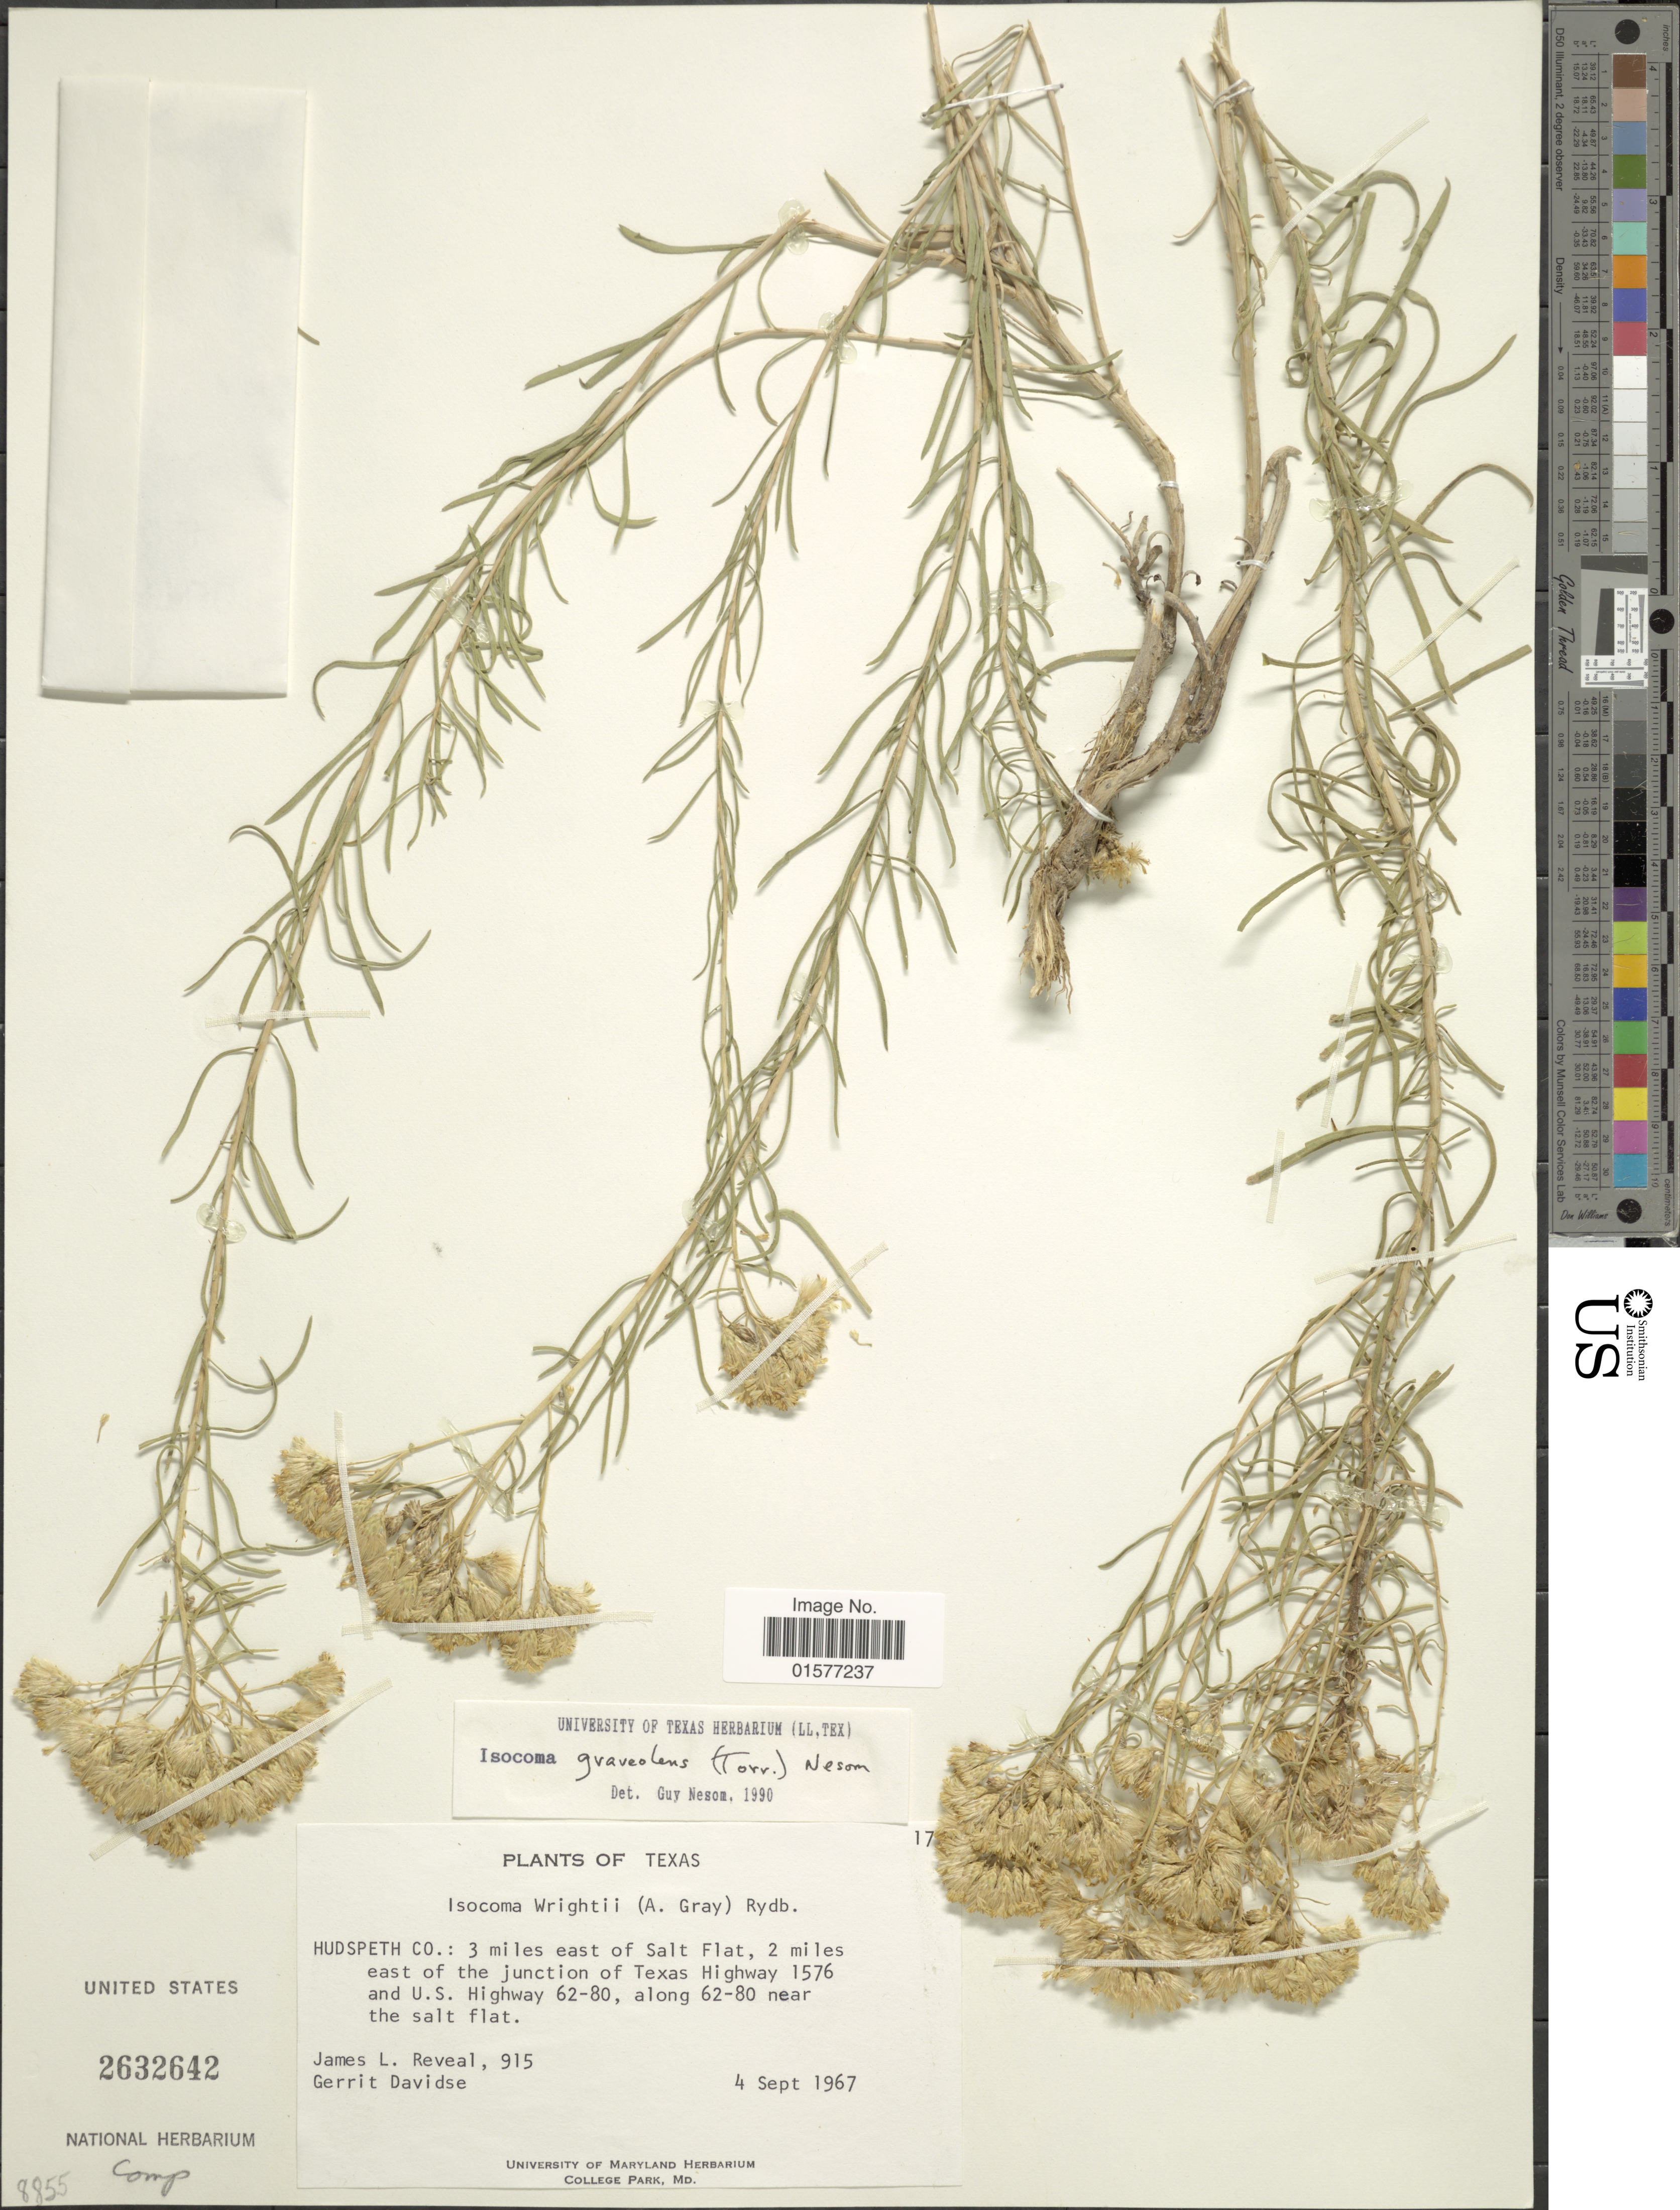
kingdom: Plantae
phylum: Tracheophyta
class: Magnoliopsida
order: Asterales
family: Asteraceae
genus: Isocoma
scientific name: Isocoma pluriflora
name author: (Torr. & A. Gray) Greene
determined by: Urbatsch, Lowell E., Curator (LSU), Louisiana State University (UNITED STATES)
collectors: J. L. Reveal & G. Davidse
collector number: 915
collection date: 1967-07-04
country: United States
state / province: Texas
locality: Hudspeth Co.: 3 miles east of Flat, 2 miles east of the junction of Texas Highway 1576 and U. S. Highway 62-80, along 62-80 near the salt flat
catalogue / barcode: US 2632642